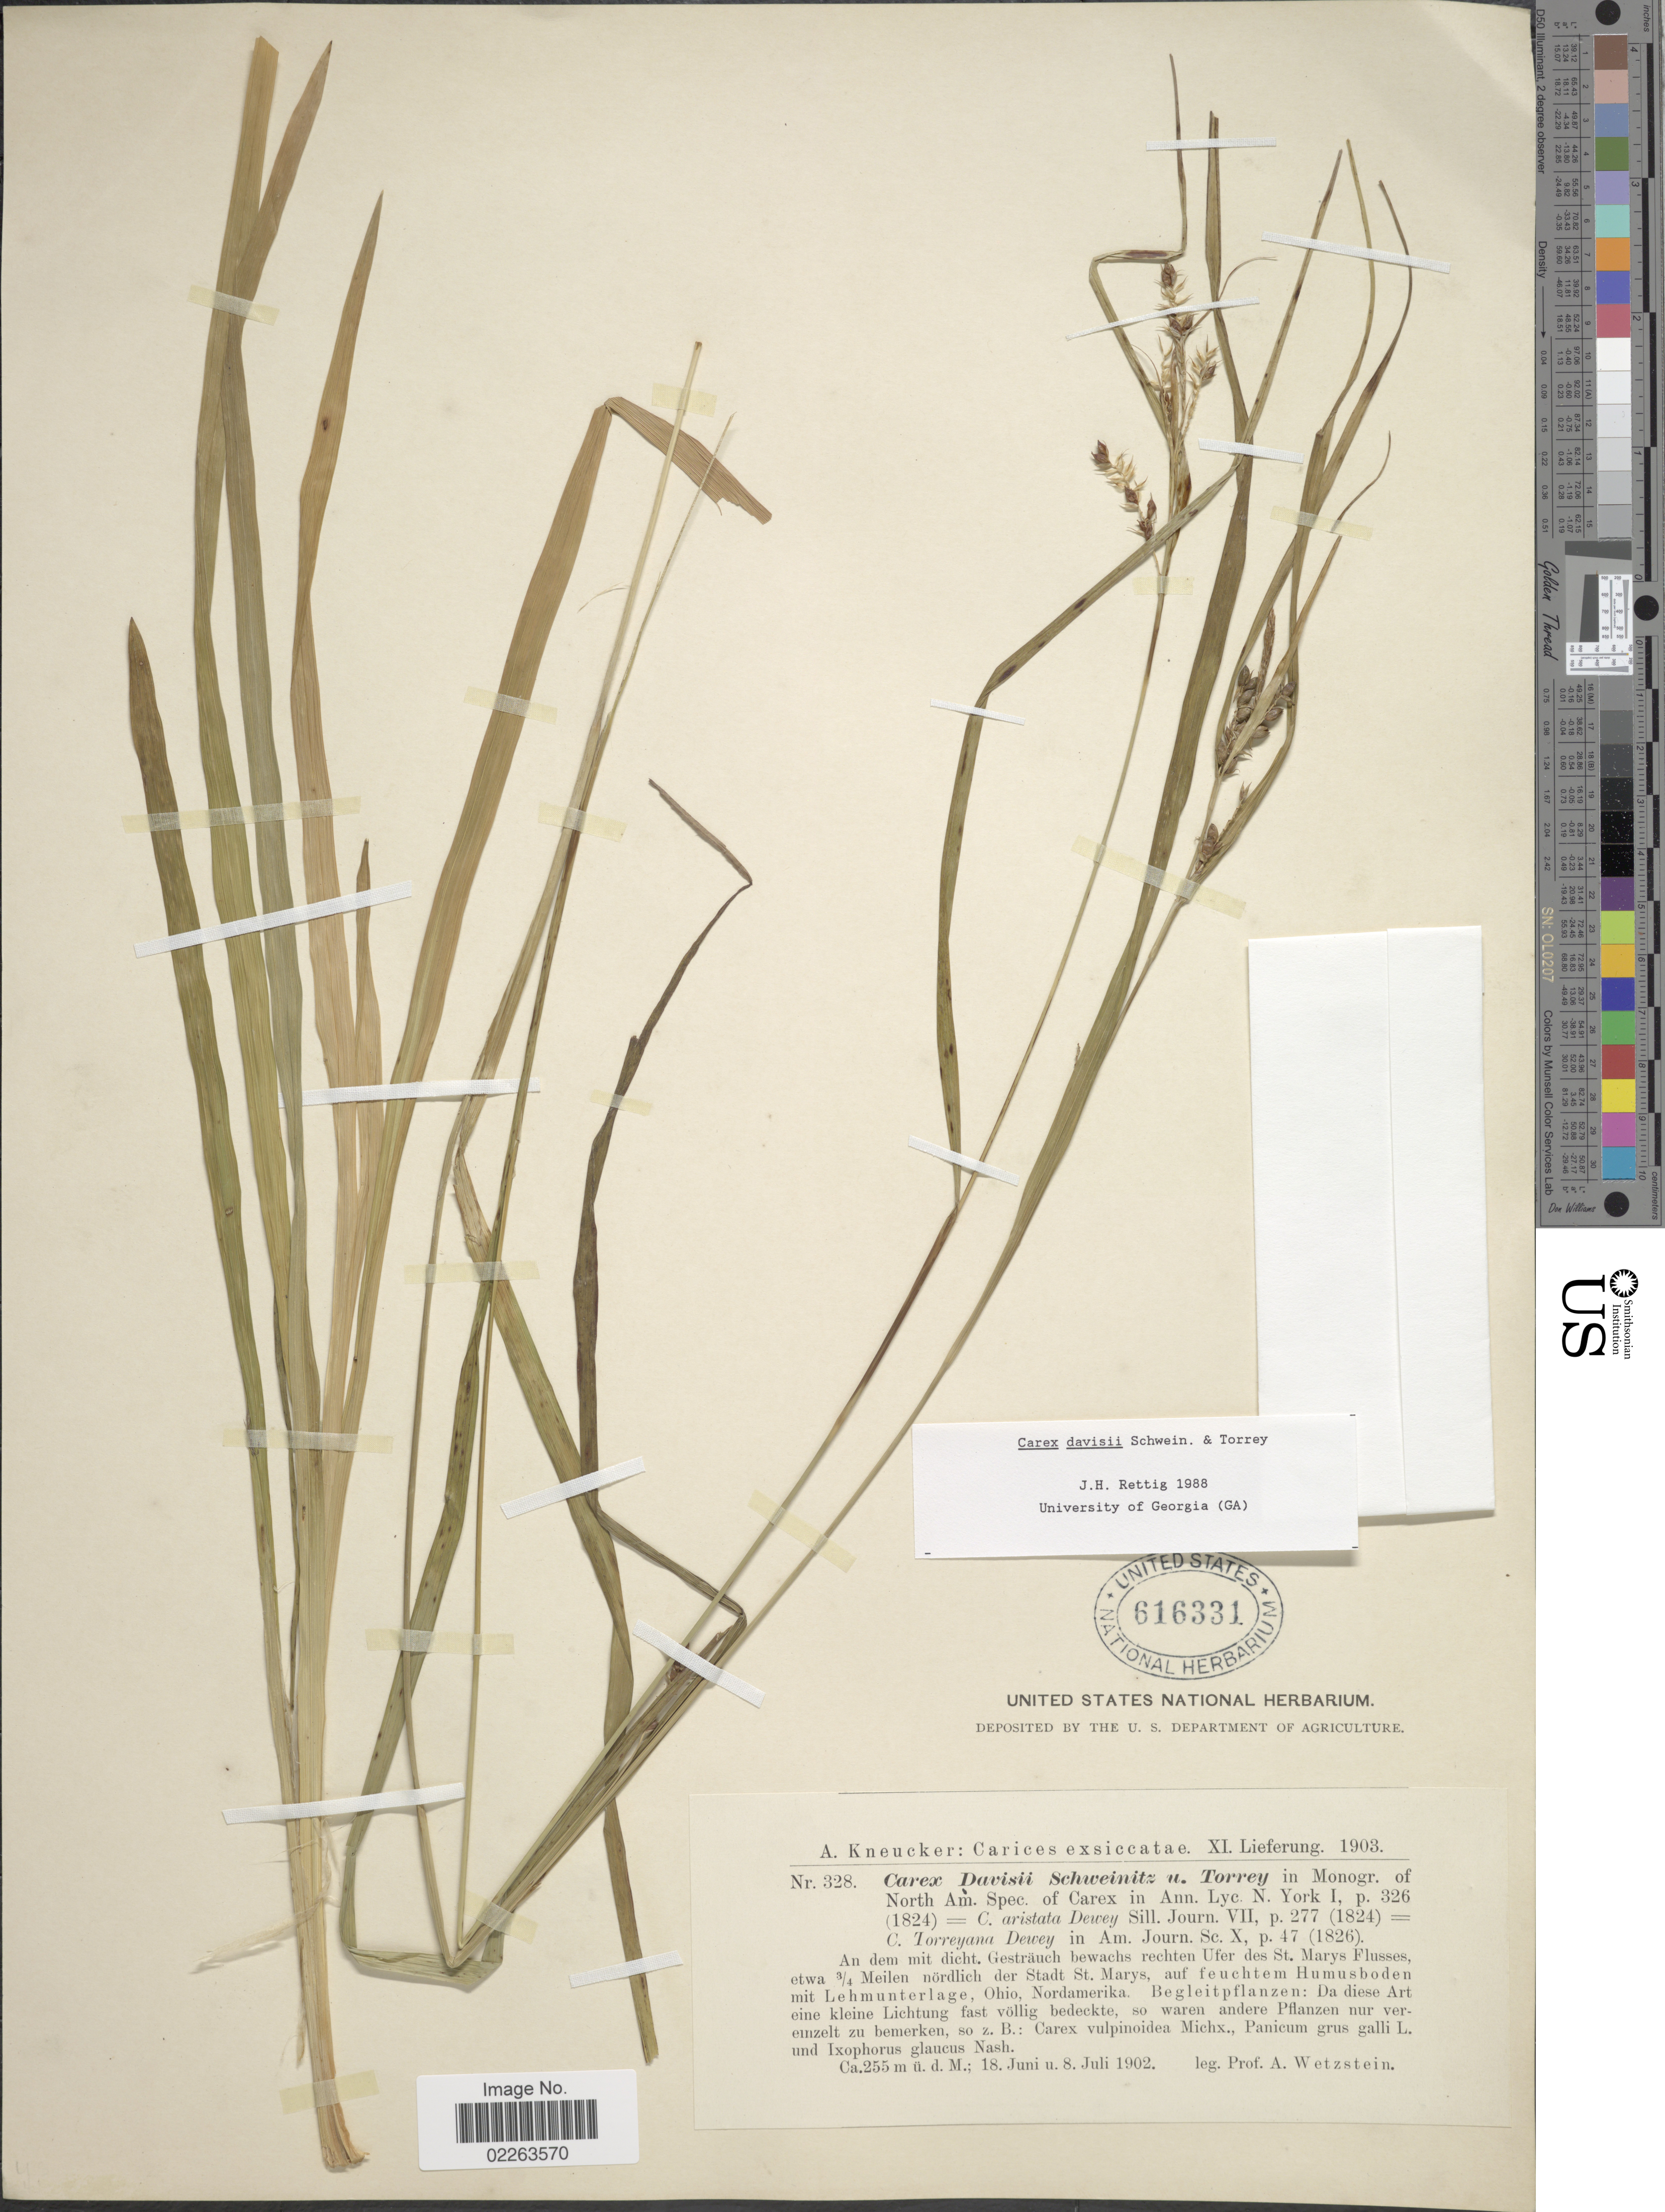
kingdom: Plantae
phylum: Tracheophyta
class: Liliopsida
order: Poales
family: Cyperaceae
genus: Carex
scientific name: Carex davisii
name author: Schwein. & Torr.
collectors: A. Wetzstein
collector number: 328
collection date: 1902-06-18/1902-07-08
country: United States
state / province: Ohio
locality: Gestrauch bewaxhs rechten Ufer des St. Marys Flusses, etwa 3/4 Meilen nordlich der Stadt St. Marys, auf feuchtem Humusboden mit Lehmunterlage, Ohio, Nordamerika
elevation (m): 225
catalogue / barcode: US 616331